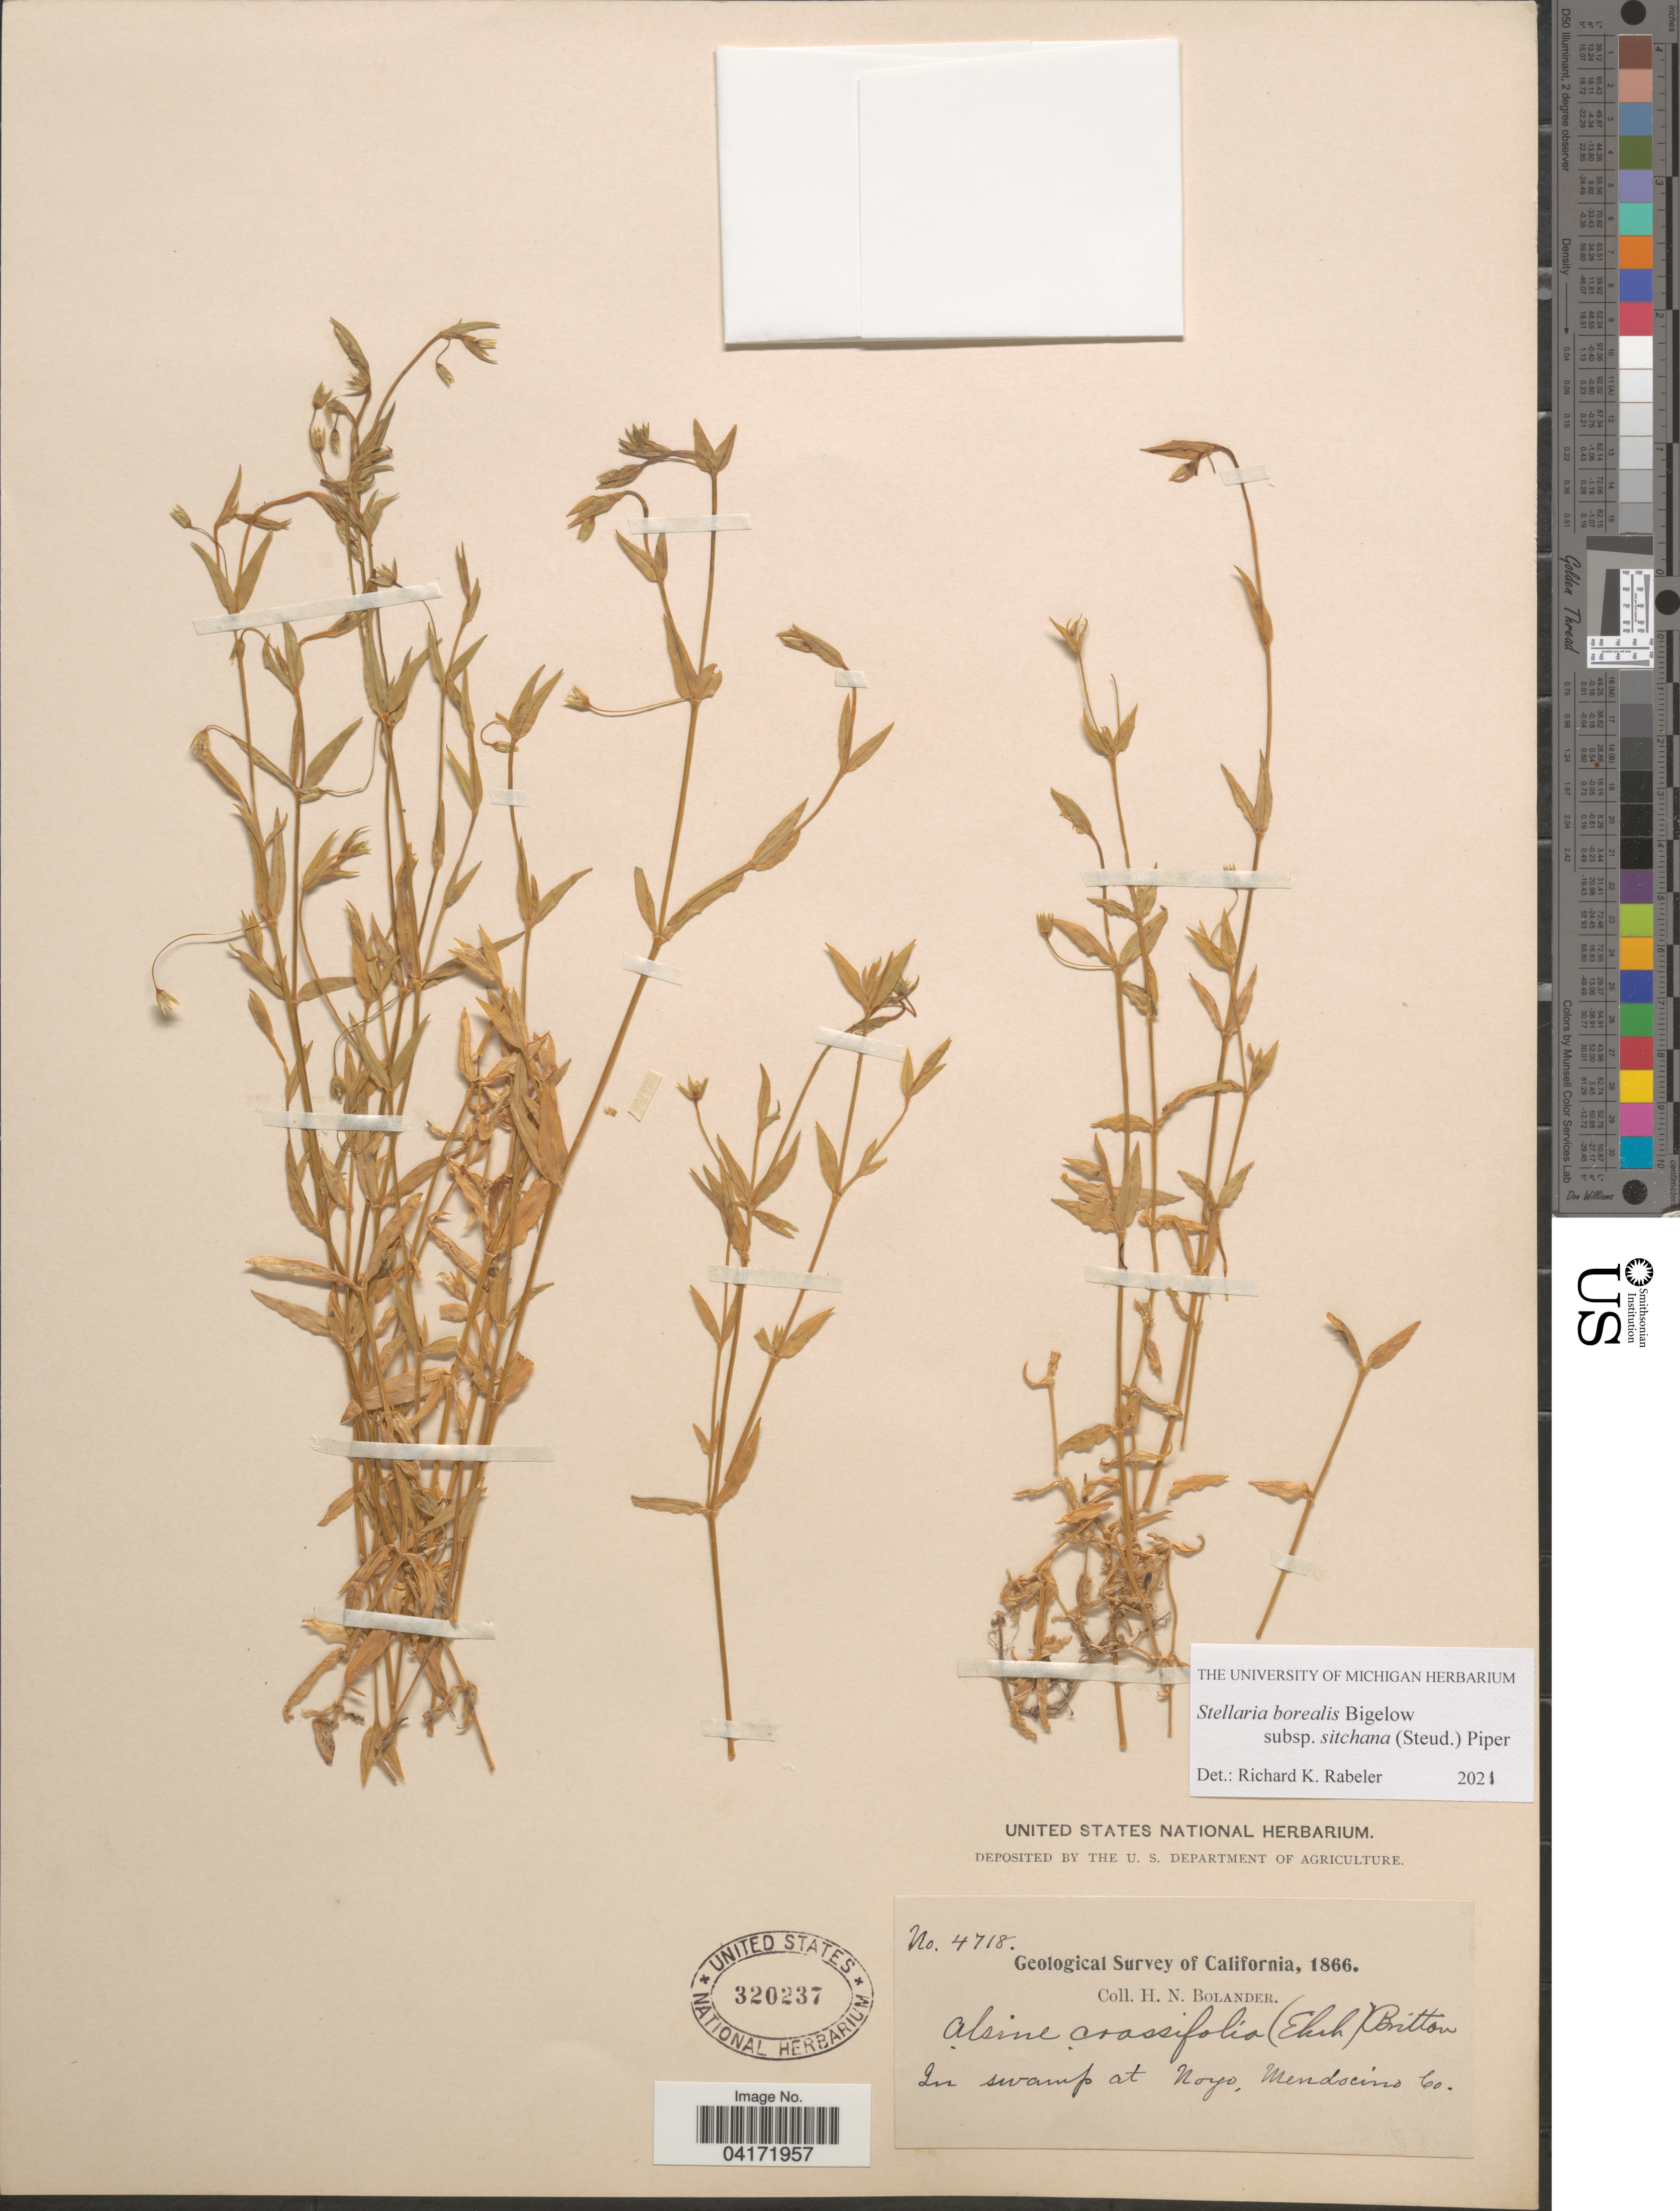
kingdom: Plantae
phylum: Tracheophyta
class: Magnoliopsida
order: Caryophyllales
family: Caryophyllaceae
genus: Stellaria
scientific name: Stellaria borealis subsp. sitchana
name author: (Steud.) Piper & Beattie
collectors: H. Bolander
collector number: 4718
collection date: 1866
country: United States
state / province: California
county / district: Mendocino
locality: Geological Survey of California. At Noyo, Mendocino Co.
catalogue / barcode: US 320237